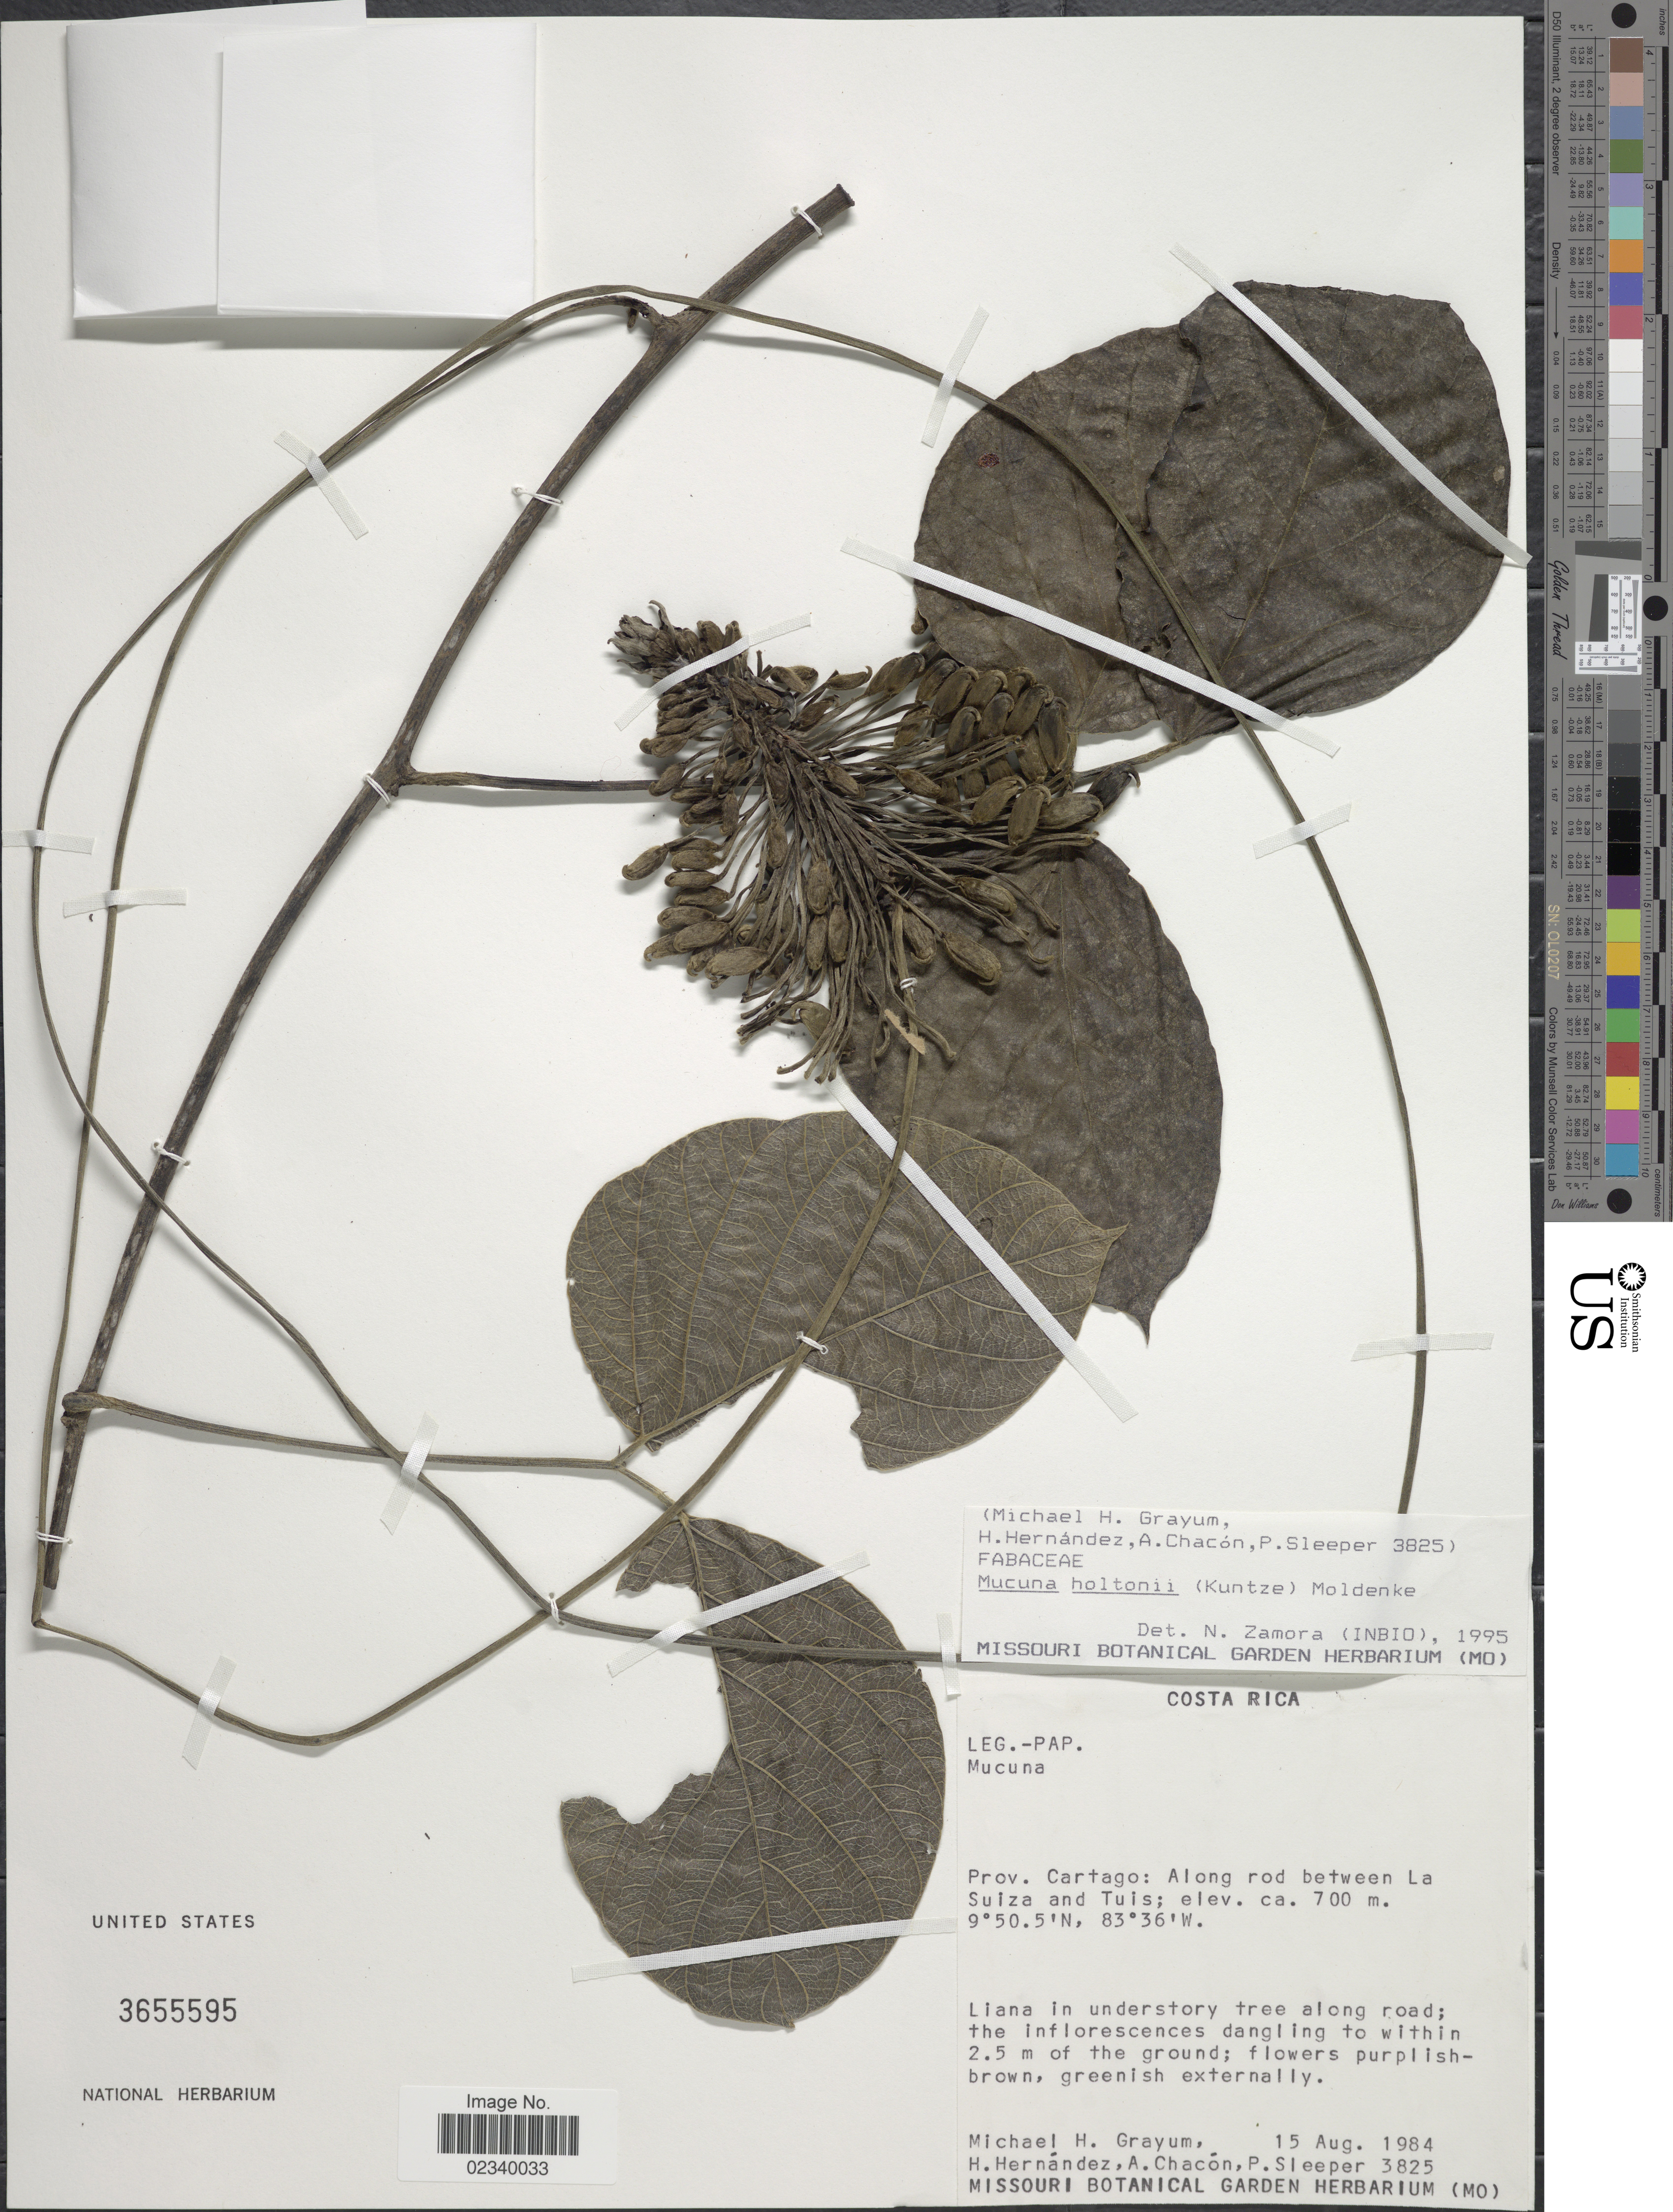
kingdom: Plantae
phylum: Tracheophyta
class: Magnoliopsida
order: Fabales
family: Fabaceae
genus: Mucuna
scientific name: Mucuna holtonii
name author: (Kuntze) Moldenke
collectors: M. H. Grayum, Hernández, H., A. Chacón & P. Sleeper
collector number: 3825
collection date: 1984-08-15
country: Costa Rica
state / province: Cartago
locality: Along rod between La Suiza and Tuis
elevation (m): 700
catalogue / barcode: US 3655595